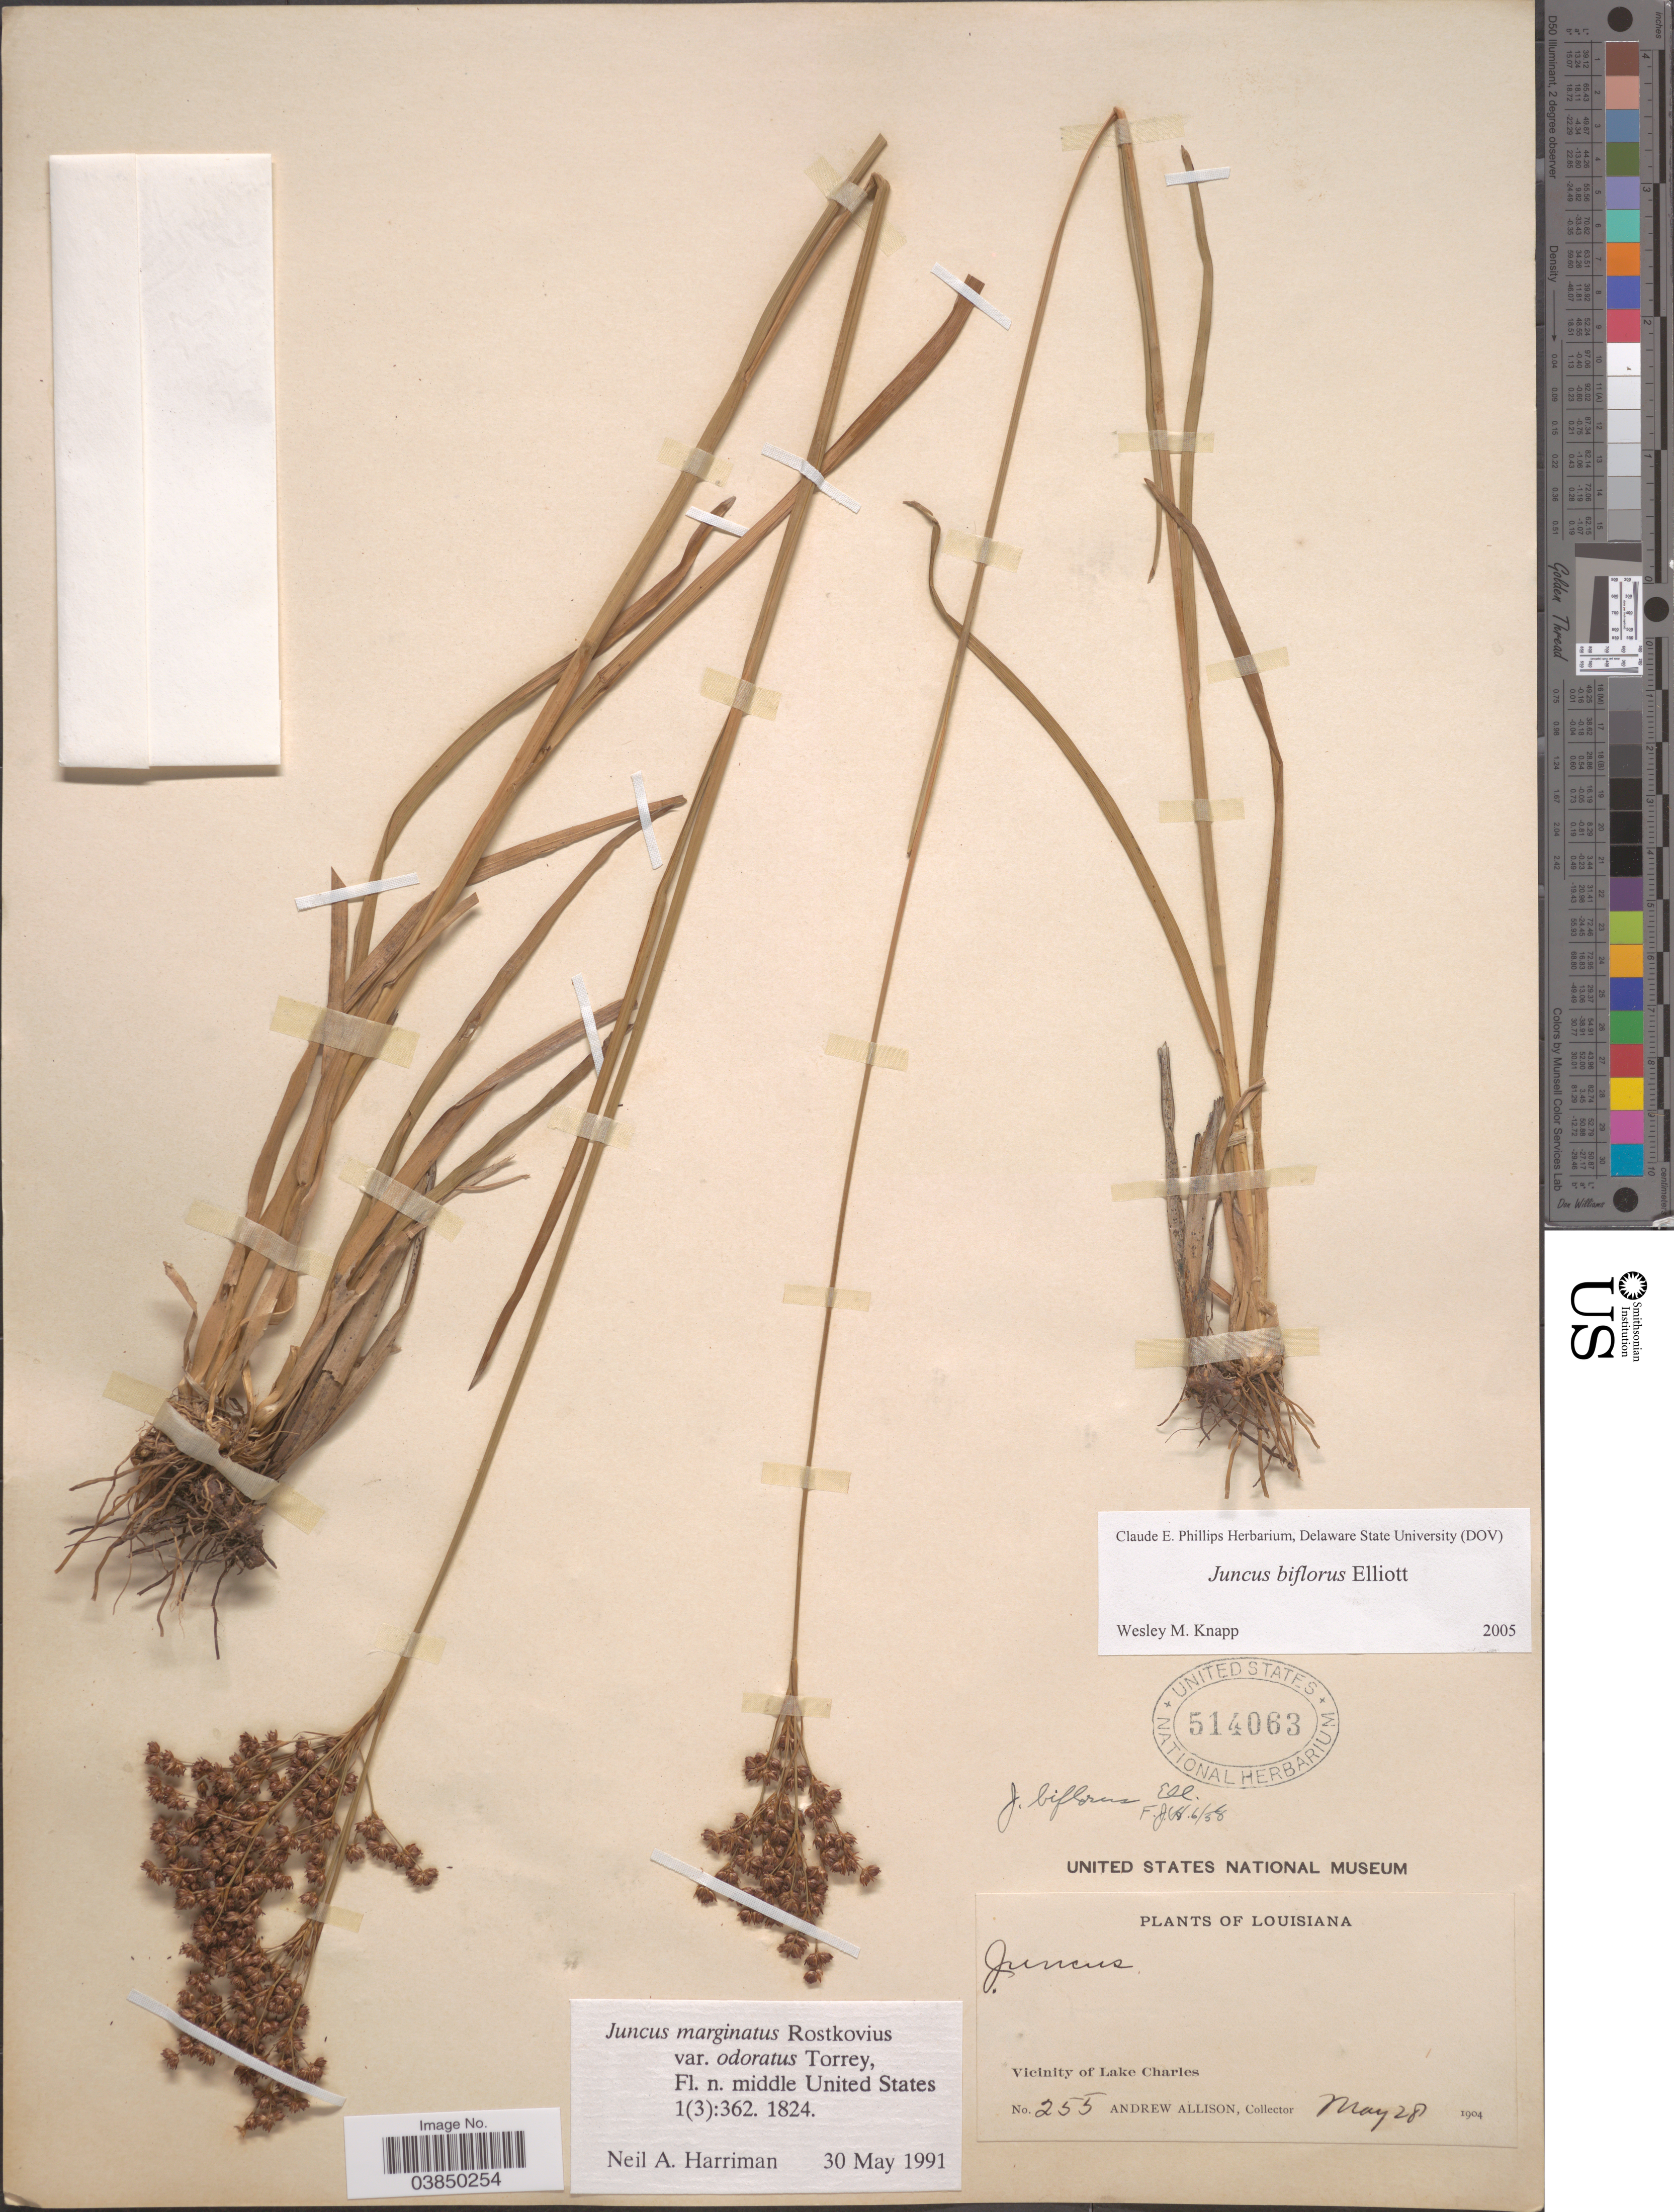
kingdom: Plantae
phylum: Tracheophyta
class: Liliopsida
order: Poales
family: Juncaceae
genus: Juncus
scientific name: Juncus biflorus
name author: Ell.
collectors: A. Allison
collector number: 255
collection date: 1904-05-28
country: United States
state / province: Louisiana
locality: Vicinity of Lake Charles.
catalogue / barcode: US 514063